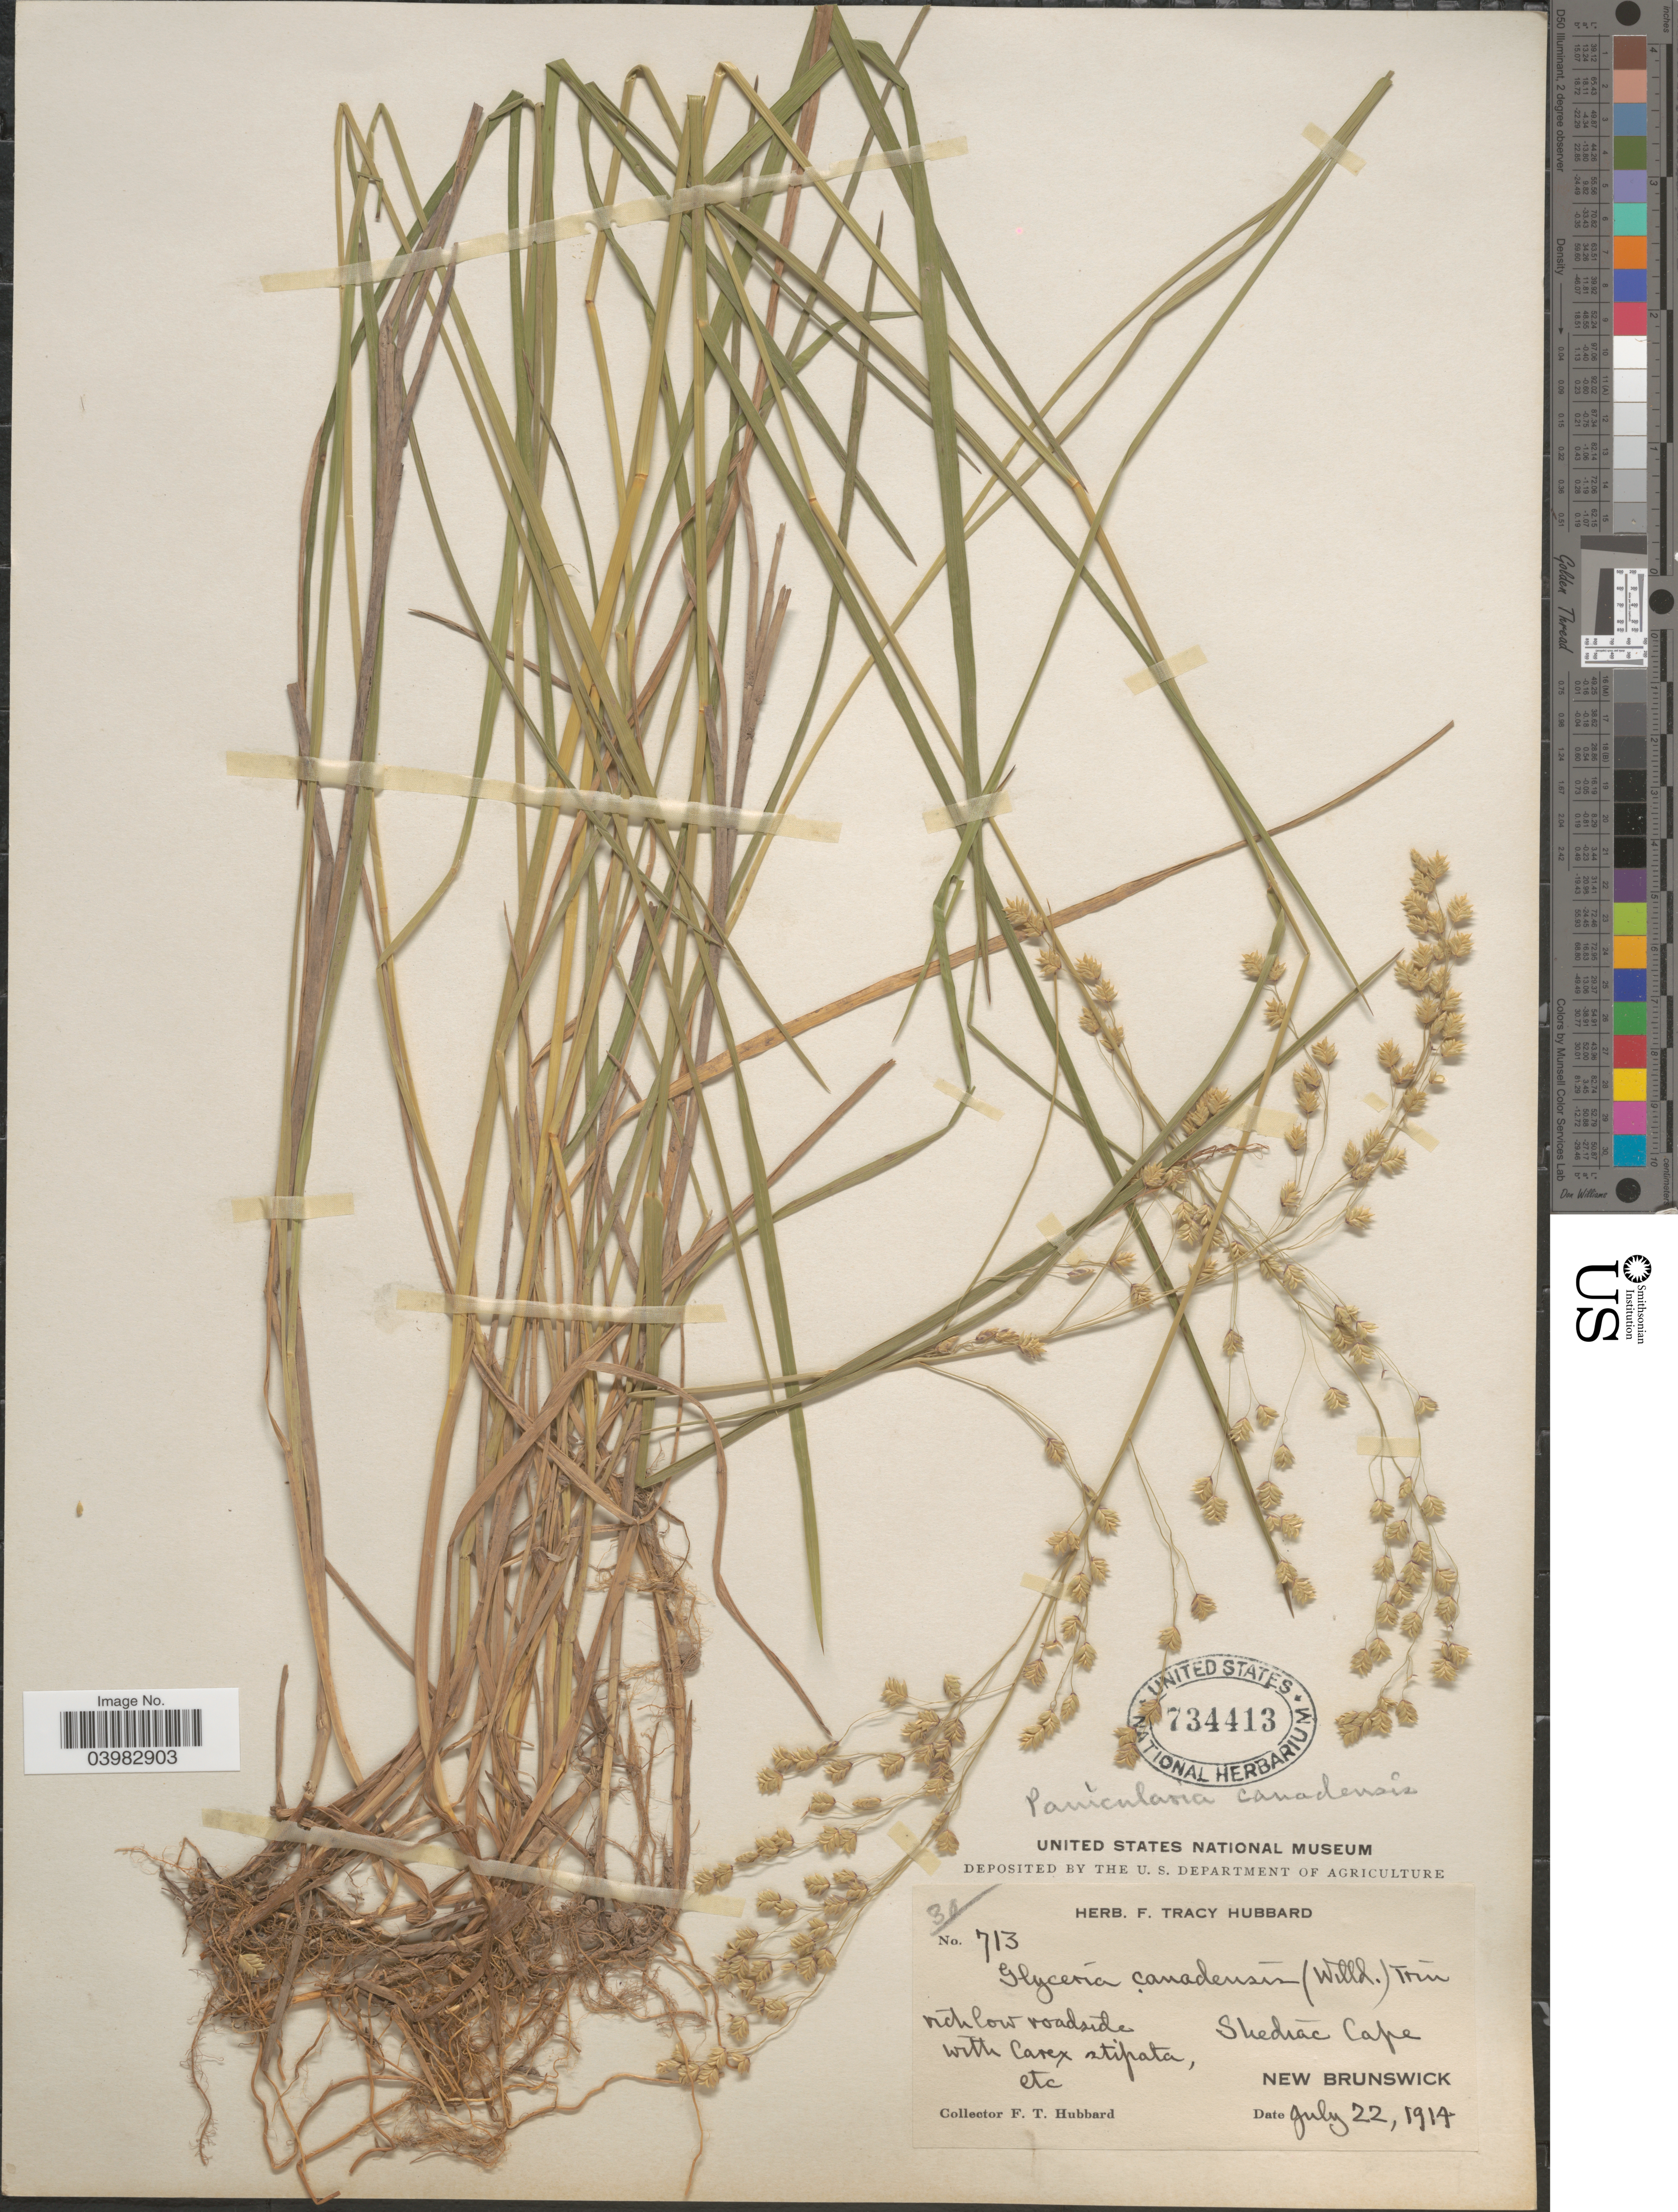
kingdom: Plantae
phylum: Tracheophyta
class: Liliopsida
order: Poales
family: Poaceae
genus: Glyceria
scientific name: Glyceria canadensis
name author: (Michx.) Trin.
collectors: F. T. Hubbard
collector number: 713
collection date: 1914-07-22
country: Canada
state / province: New Brunswick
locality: Shediac Cape.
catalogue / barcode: US 734413